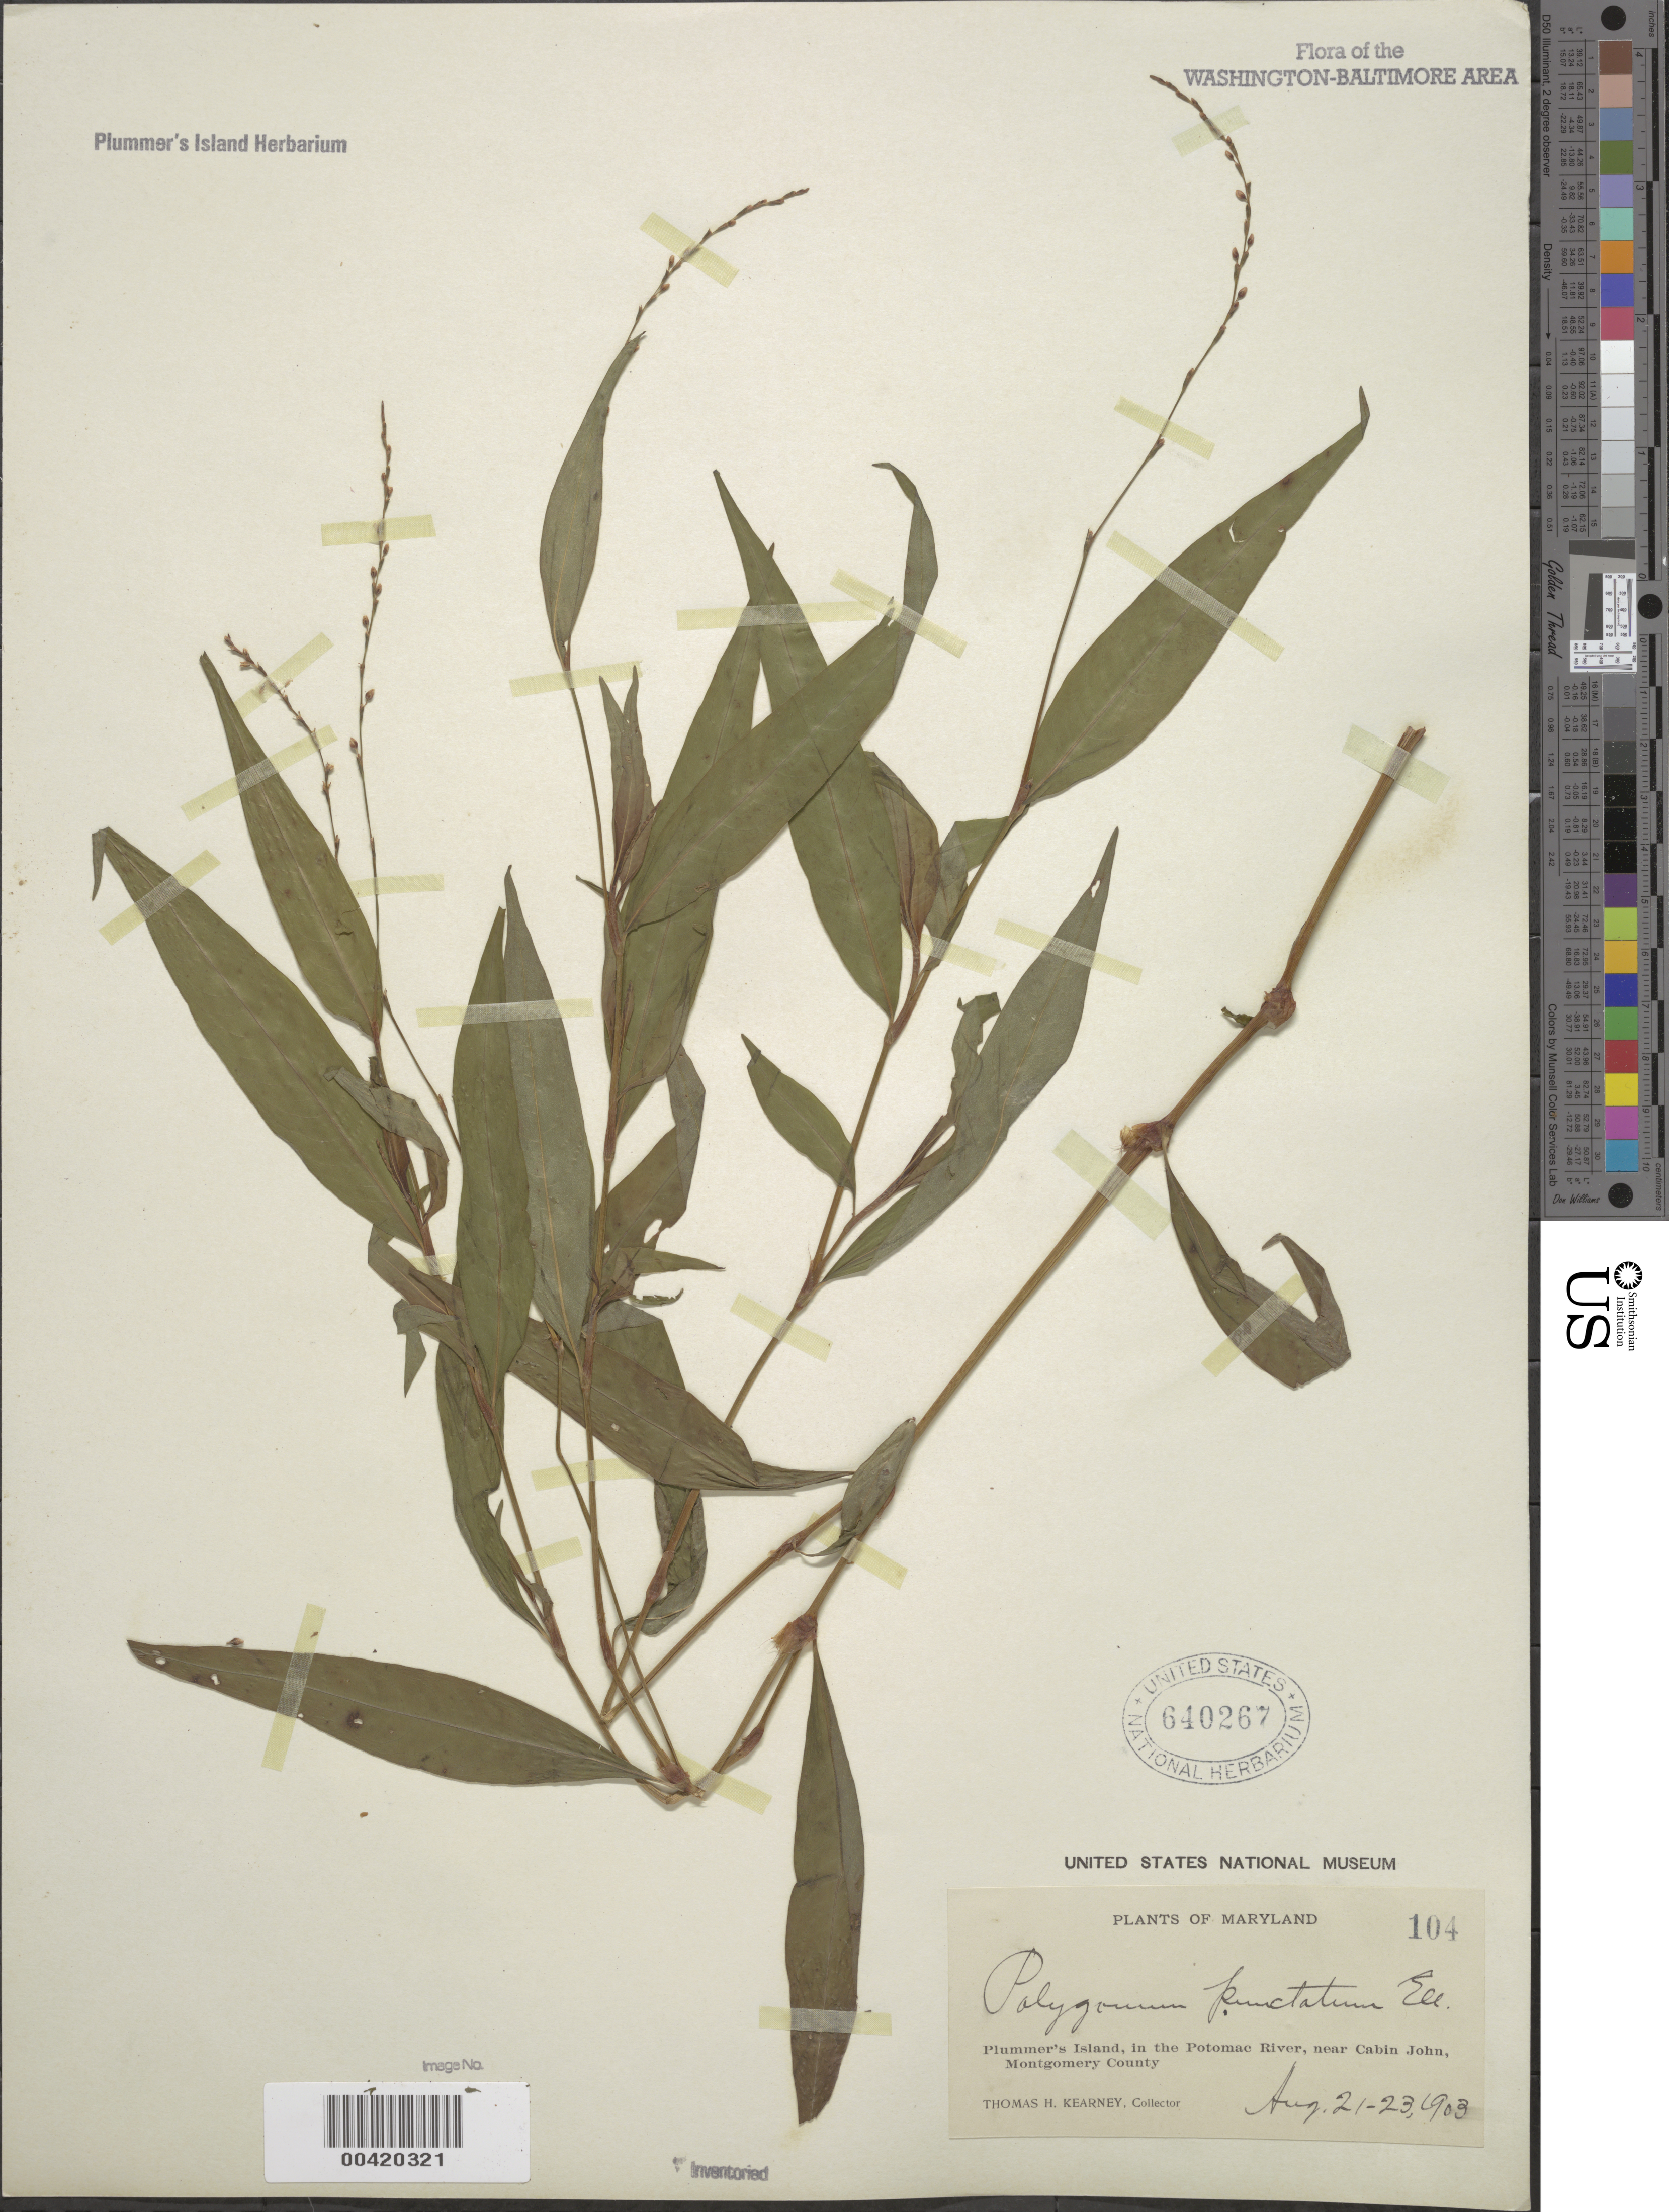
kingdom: Plantae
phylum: Tracheophyta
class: Magnoliopsida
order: Caryophyllales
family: Polygonaceae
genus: Persicaria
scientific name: Persicaria punctata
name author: (Elliott) Small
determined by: Atha, D. E.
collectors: T. H. Kearney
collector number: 104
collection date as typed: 21 Aug 1903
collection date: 1903-08-21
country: United States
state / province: Maryland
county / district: Montgomery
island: Plummers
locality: Plummer's Island C. & O. Canal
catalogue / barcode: US 640267